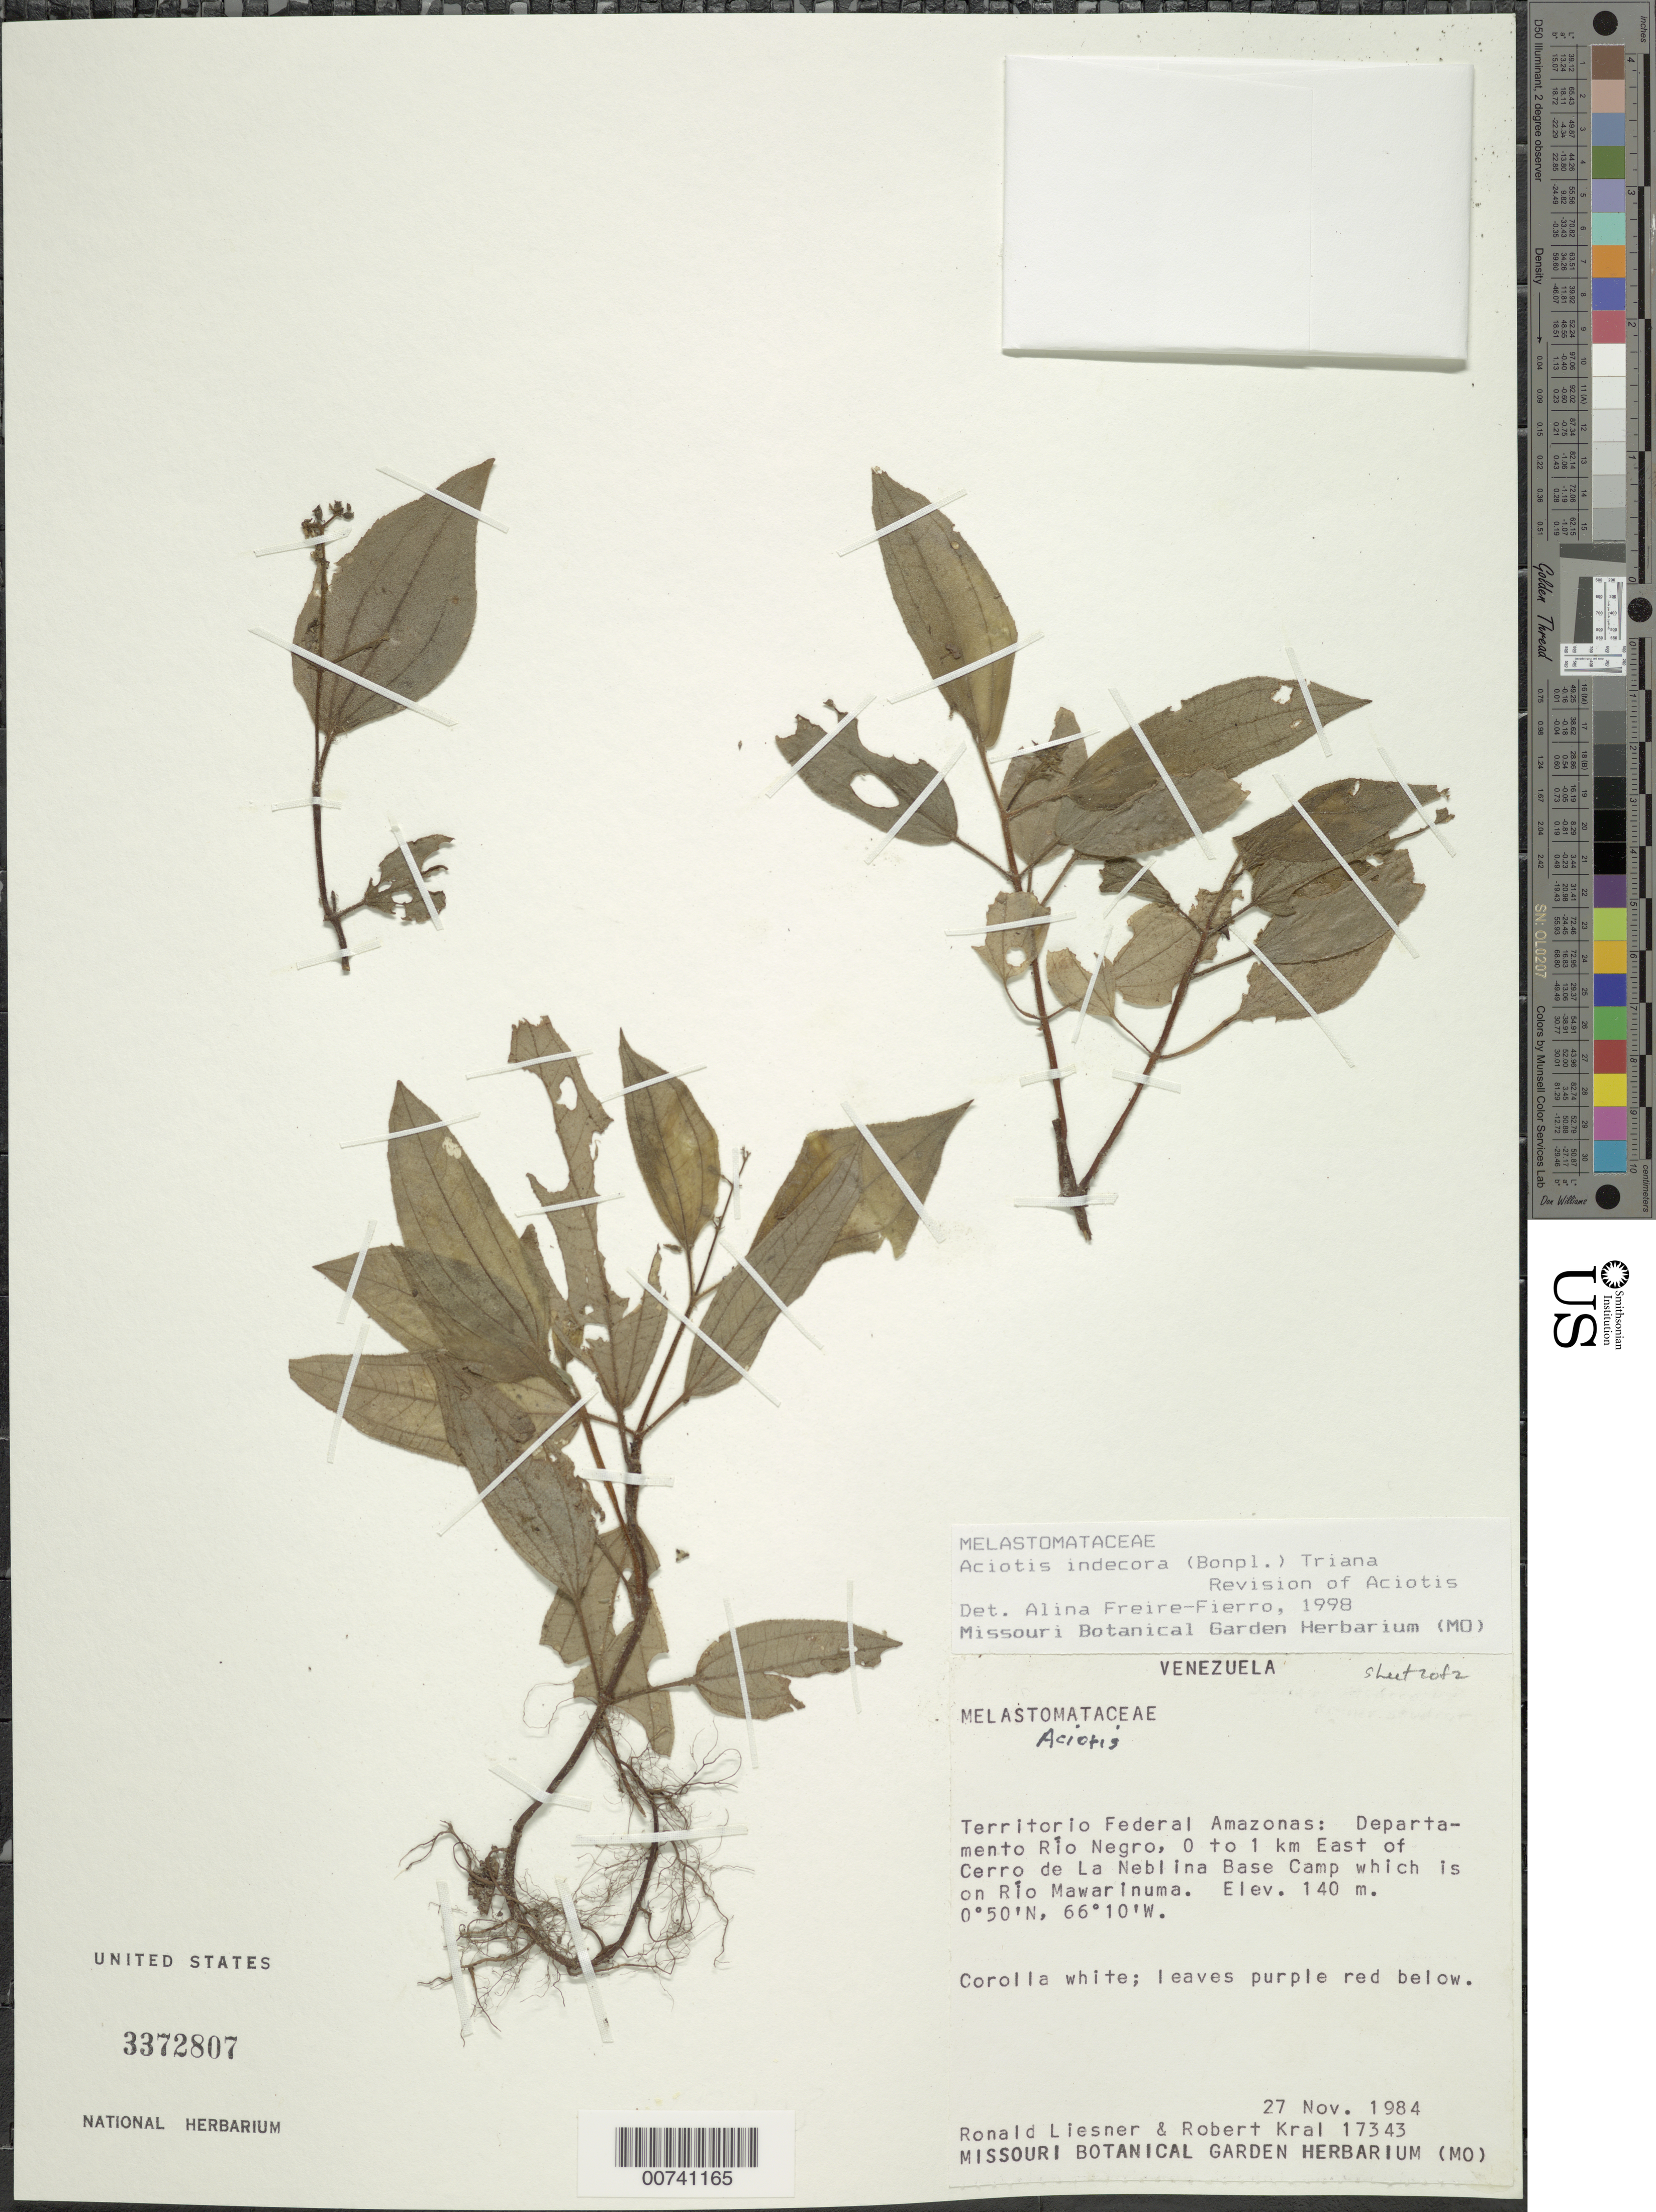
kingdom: Plantae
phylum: Tracheophyta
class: Magnoliopsida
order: Myrtales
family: Melastomataceae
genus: Aciotis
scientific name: Aciotis indecora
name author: (Bonpl.) Triana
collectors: R. L. Liesner & R. Kral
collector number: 17343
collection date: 1984-11-27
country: Venezuela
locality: Territorio Federal Amazonas: Departamento Río Negro, 0 to 1 km East of Cerro de La Neblina Base Camp which is on Río Mawarinuma.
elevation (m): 140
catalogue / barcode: US 3372807